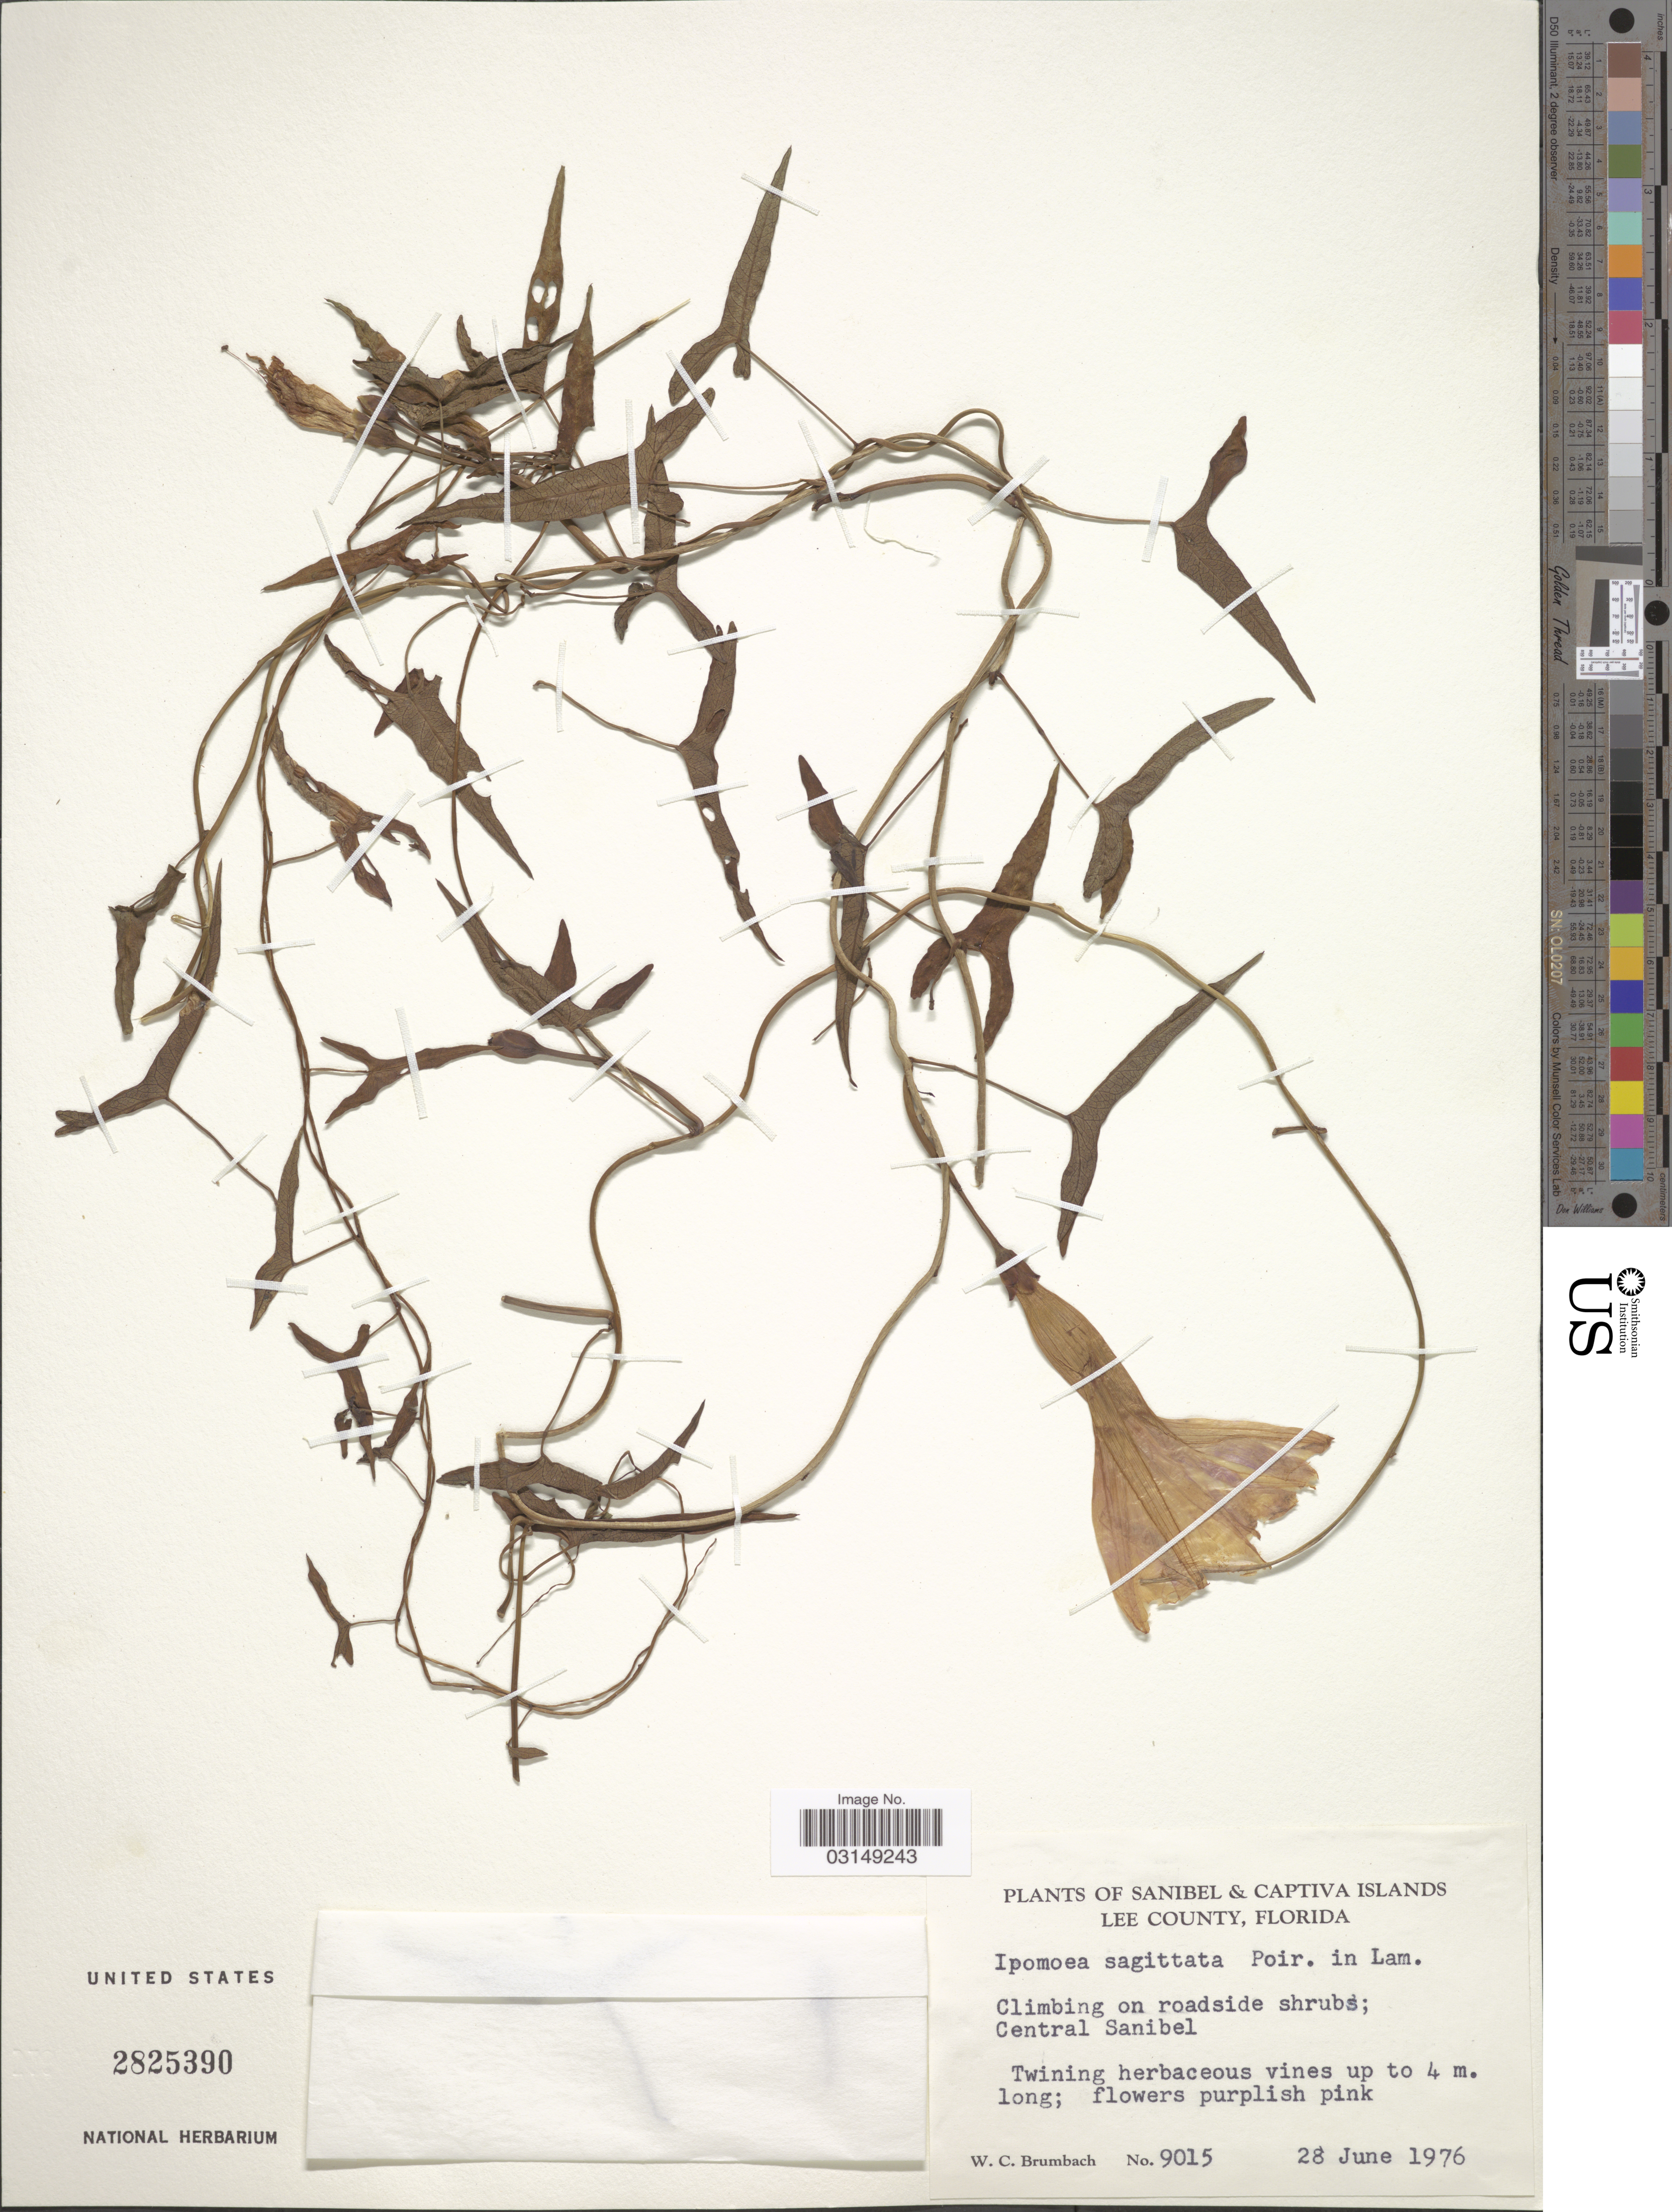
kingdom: Plantae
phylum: Tracheophyta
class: Magnoliopsida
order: Solanales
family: Convolvulaceae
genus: Ipomoea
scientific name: Ipomoea sagittata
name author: Poir.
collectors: W. C. Brumbach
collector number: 9015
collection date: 1976-06-28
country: United States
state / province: Florida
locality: Sanibel & Captiva Islands. Lee County. Central Sanibel.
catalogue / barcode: US 2825390